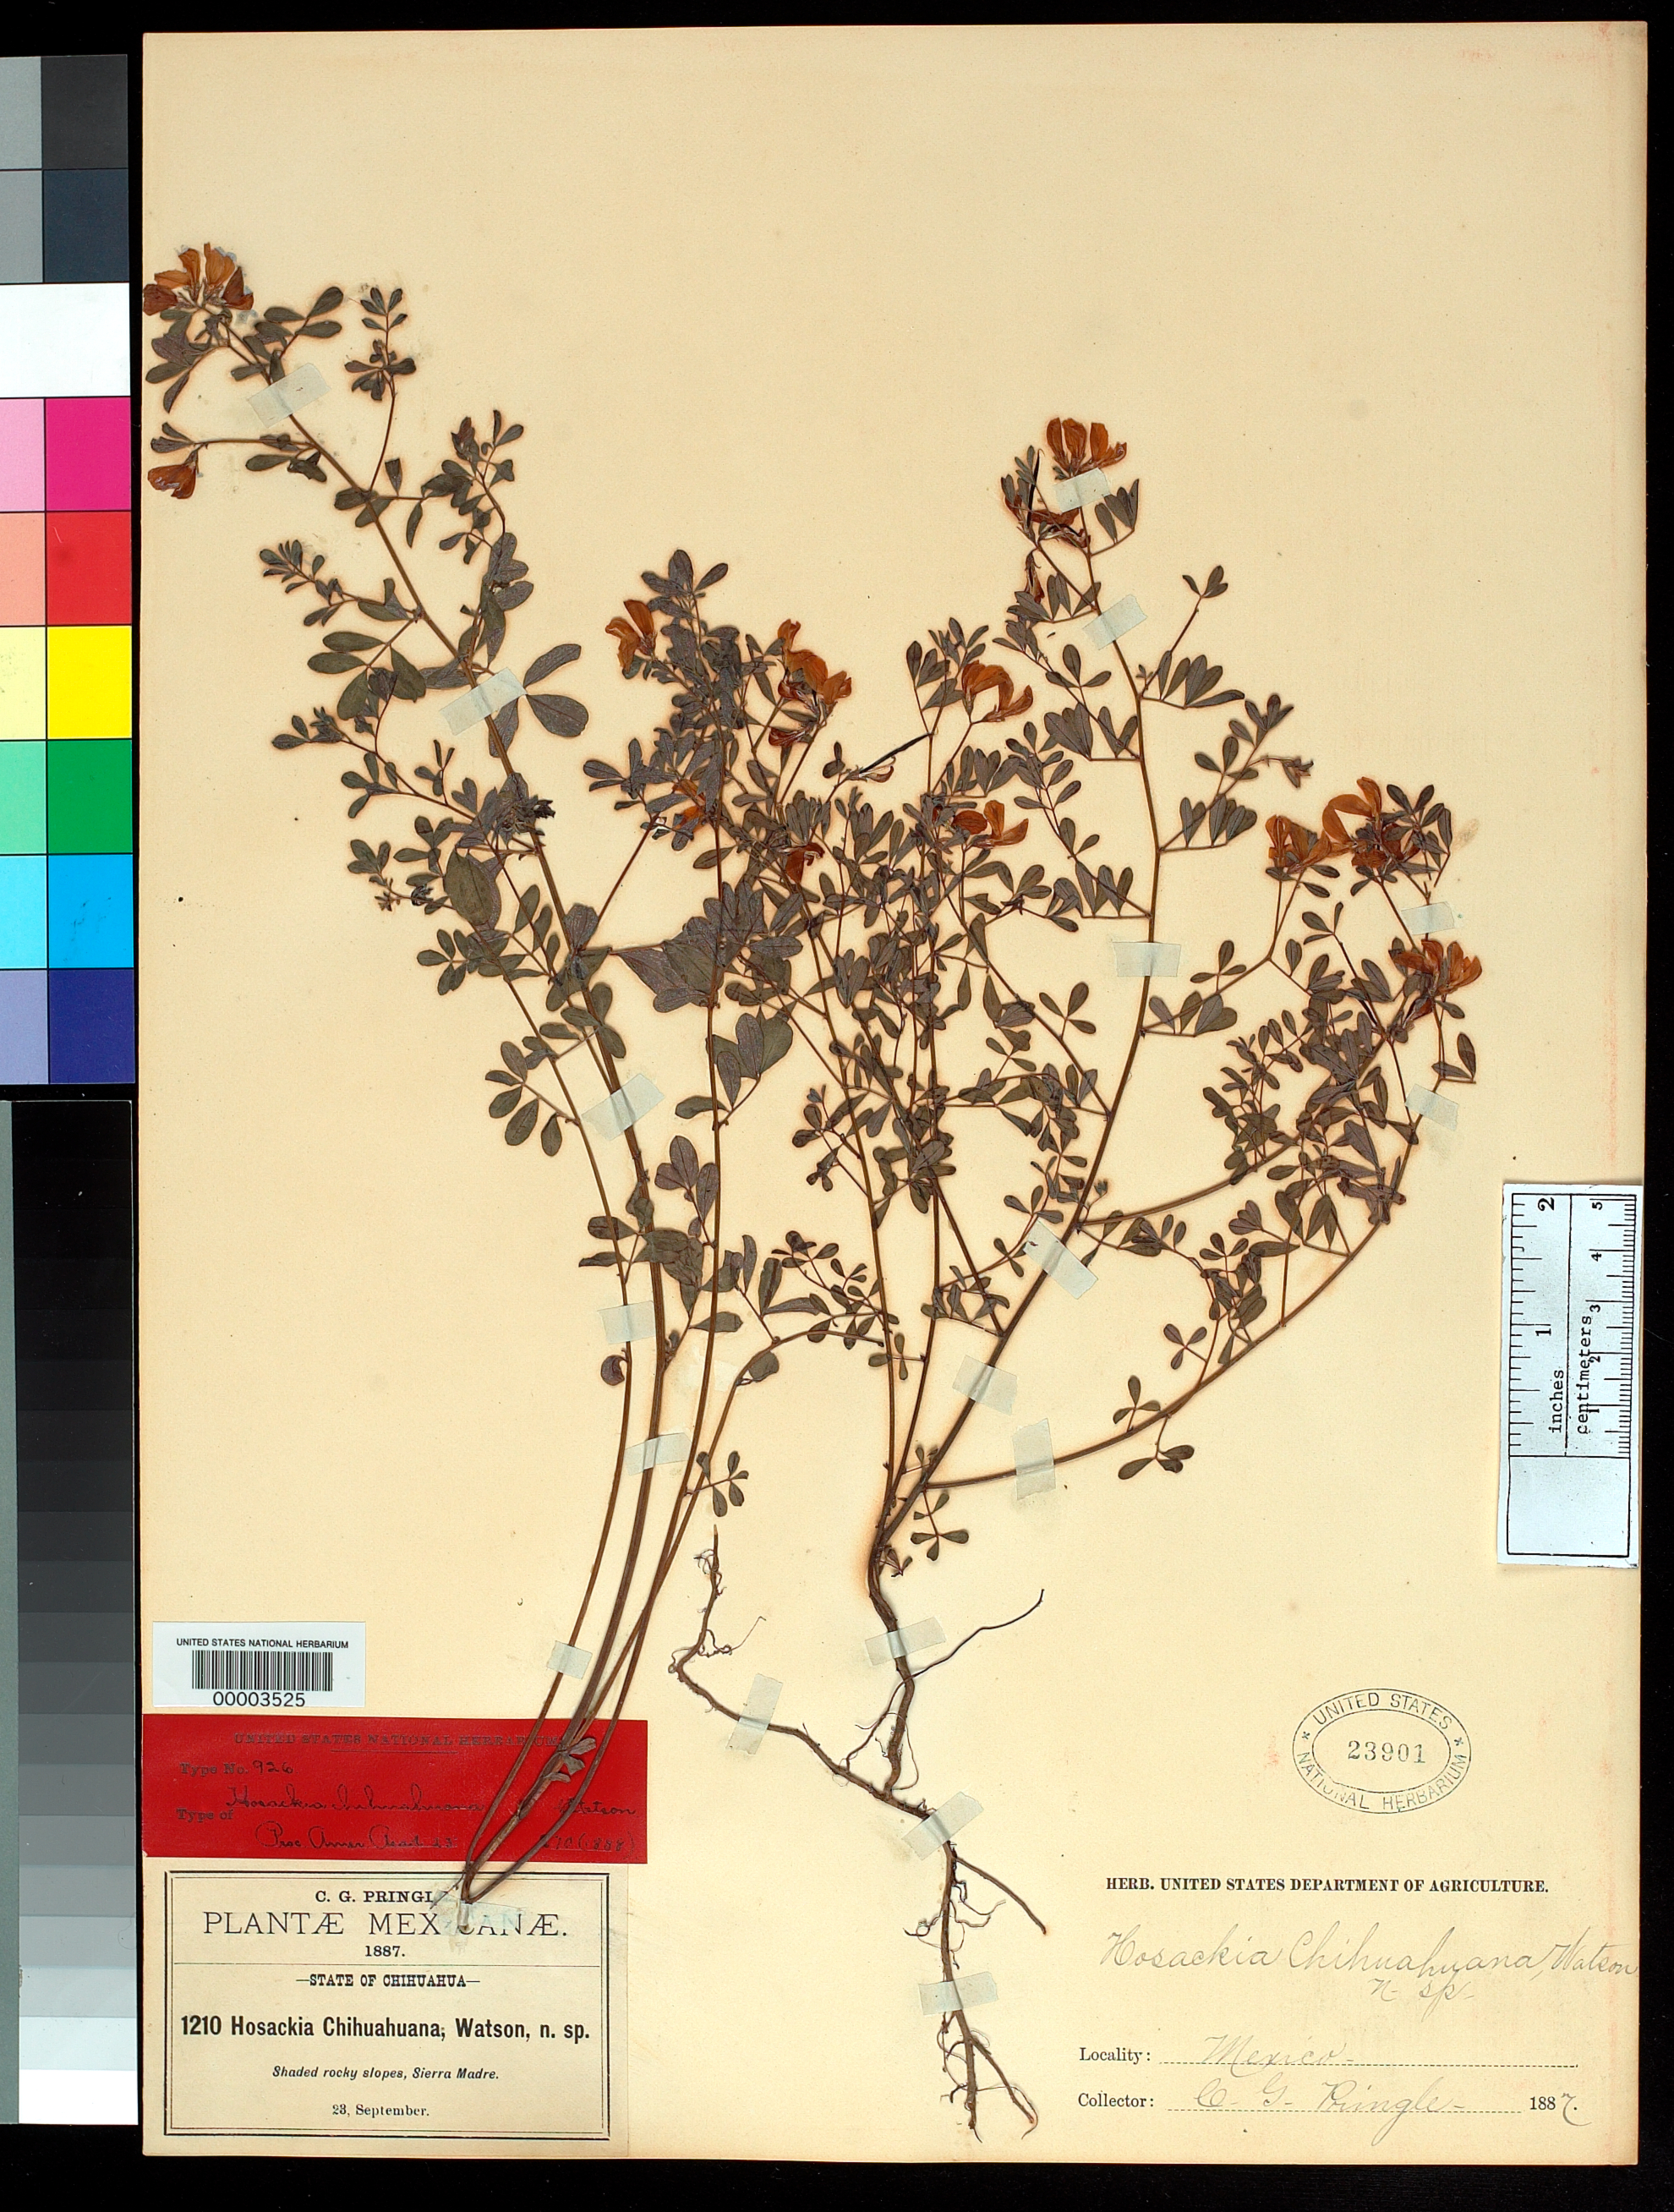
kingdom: Plantae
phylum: Tracheophyta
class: Magnoliopsida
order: Fabales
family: Fabaceae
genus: Hosackia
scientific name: Hosackia chihuahuana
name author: S. Watson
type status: Isotype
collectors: C. G. Pringle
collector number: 1210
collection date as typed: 23 Sep 1887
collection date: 1887-09-23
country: Mexico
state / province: Chihuahua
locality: Sierra Madre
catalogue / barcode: US 23901